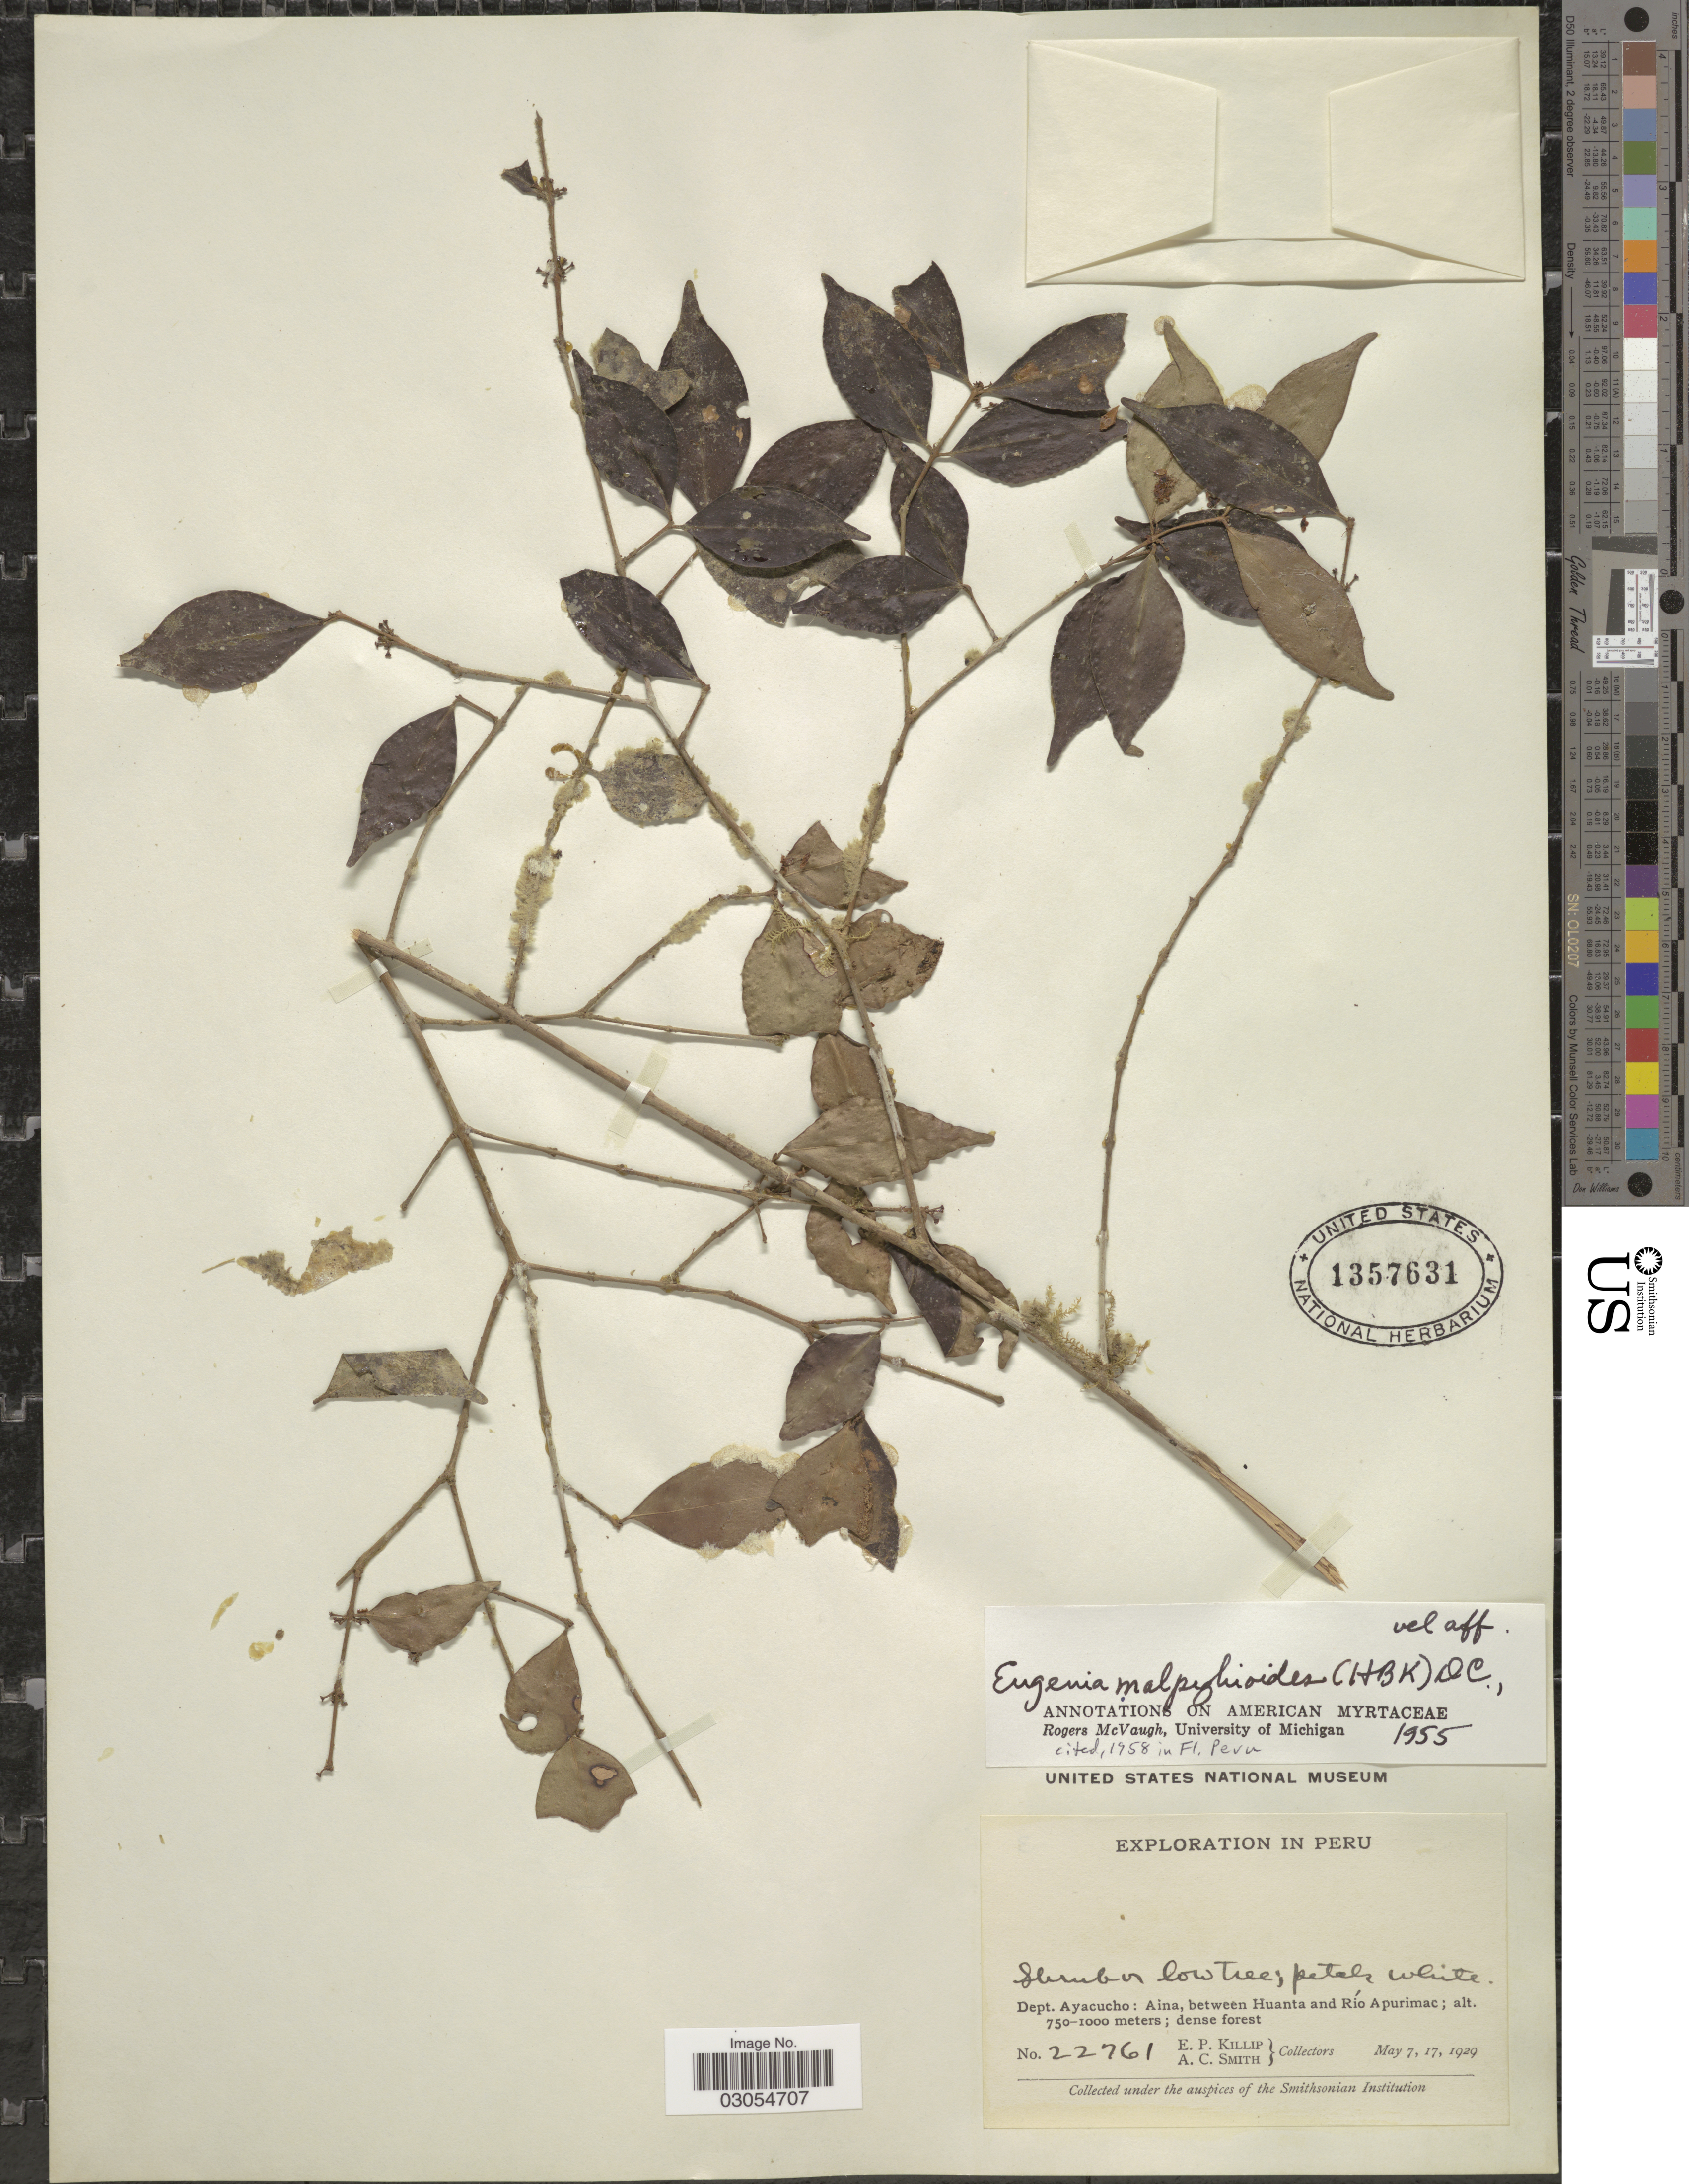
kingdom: Plantae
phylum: Tracheophyta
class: Magnoliopsida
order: Myrtales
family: Myrtaceae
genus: Eugenia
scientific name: Eugenia malpighioides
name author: (Kunth) DC.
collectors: E. P. Killip & A. C. Smith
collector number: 22761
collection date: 1929-05-07/1929-05-17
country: Peru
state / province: Ayacucho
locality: Dept. Ayacucho: Aina, between Huanta and Río Apurimac.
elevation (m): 750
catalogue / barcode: US 1357631